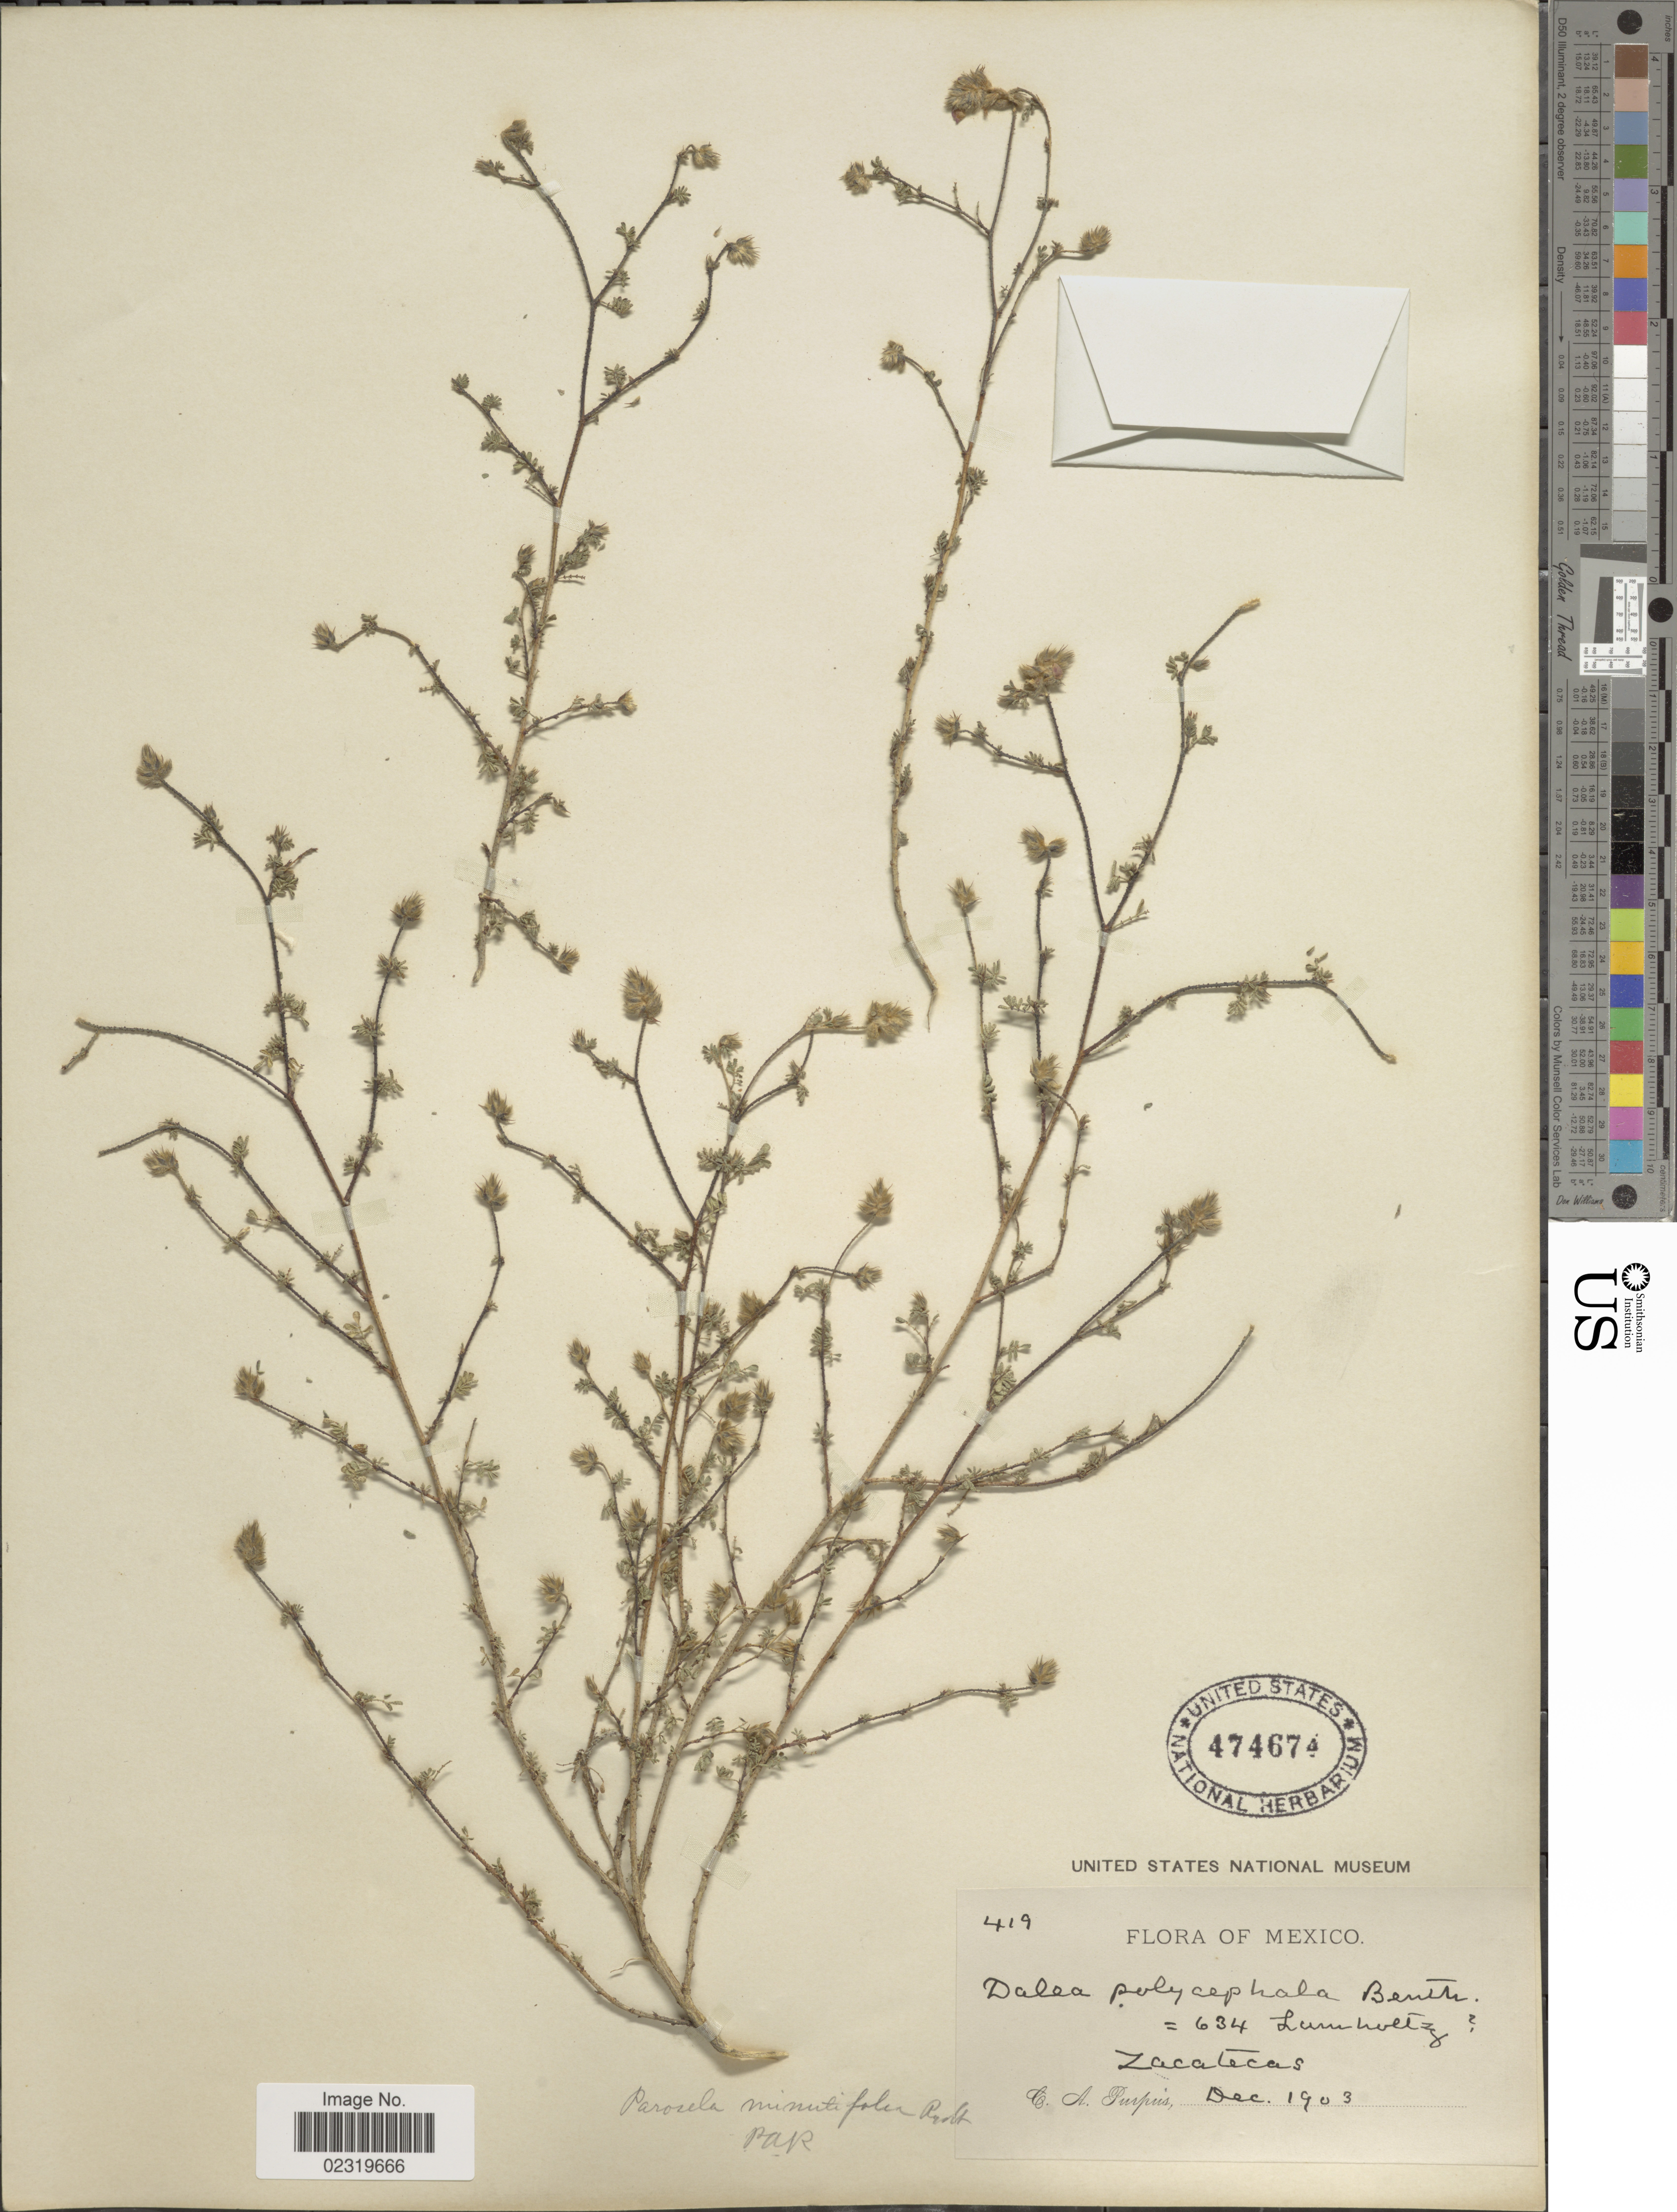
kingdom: Plantae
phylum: Tracheophyta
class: Magnoliopsida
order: Fabales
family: Fabaceae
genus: Dalea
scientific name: Dalea minutifolia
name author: (Rydb.) Harms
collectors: C. A. Purpus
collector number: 419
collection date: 1903-12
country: Mexico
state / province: Zacatecas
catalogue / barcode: US 474674